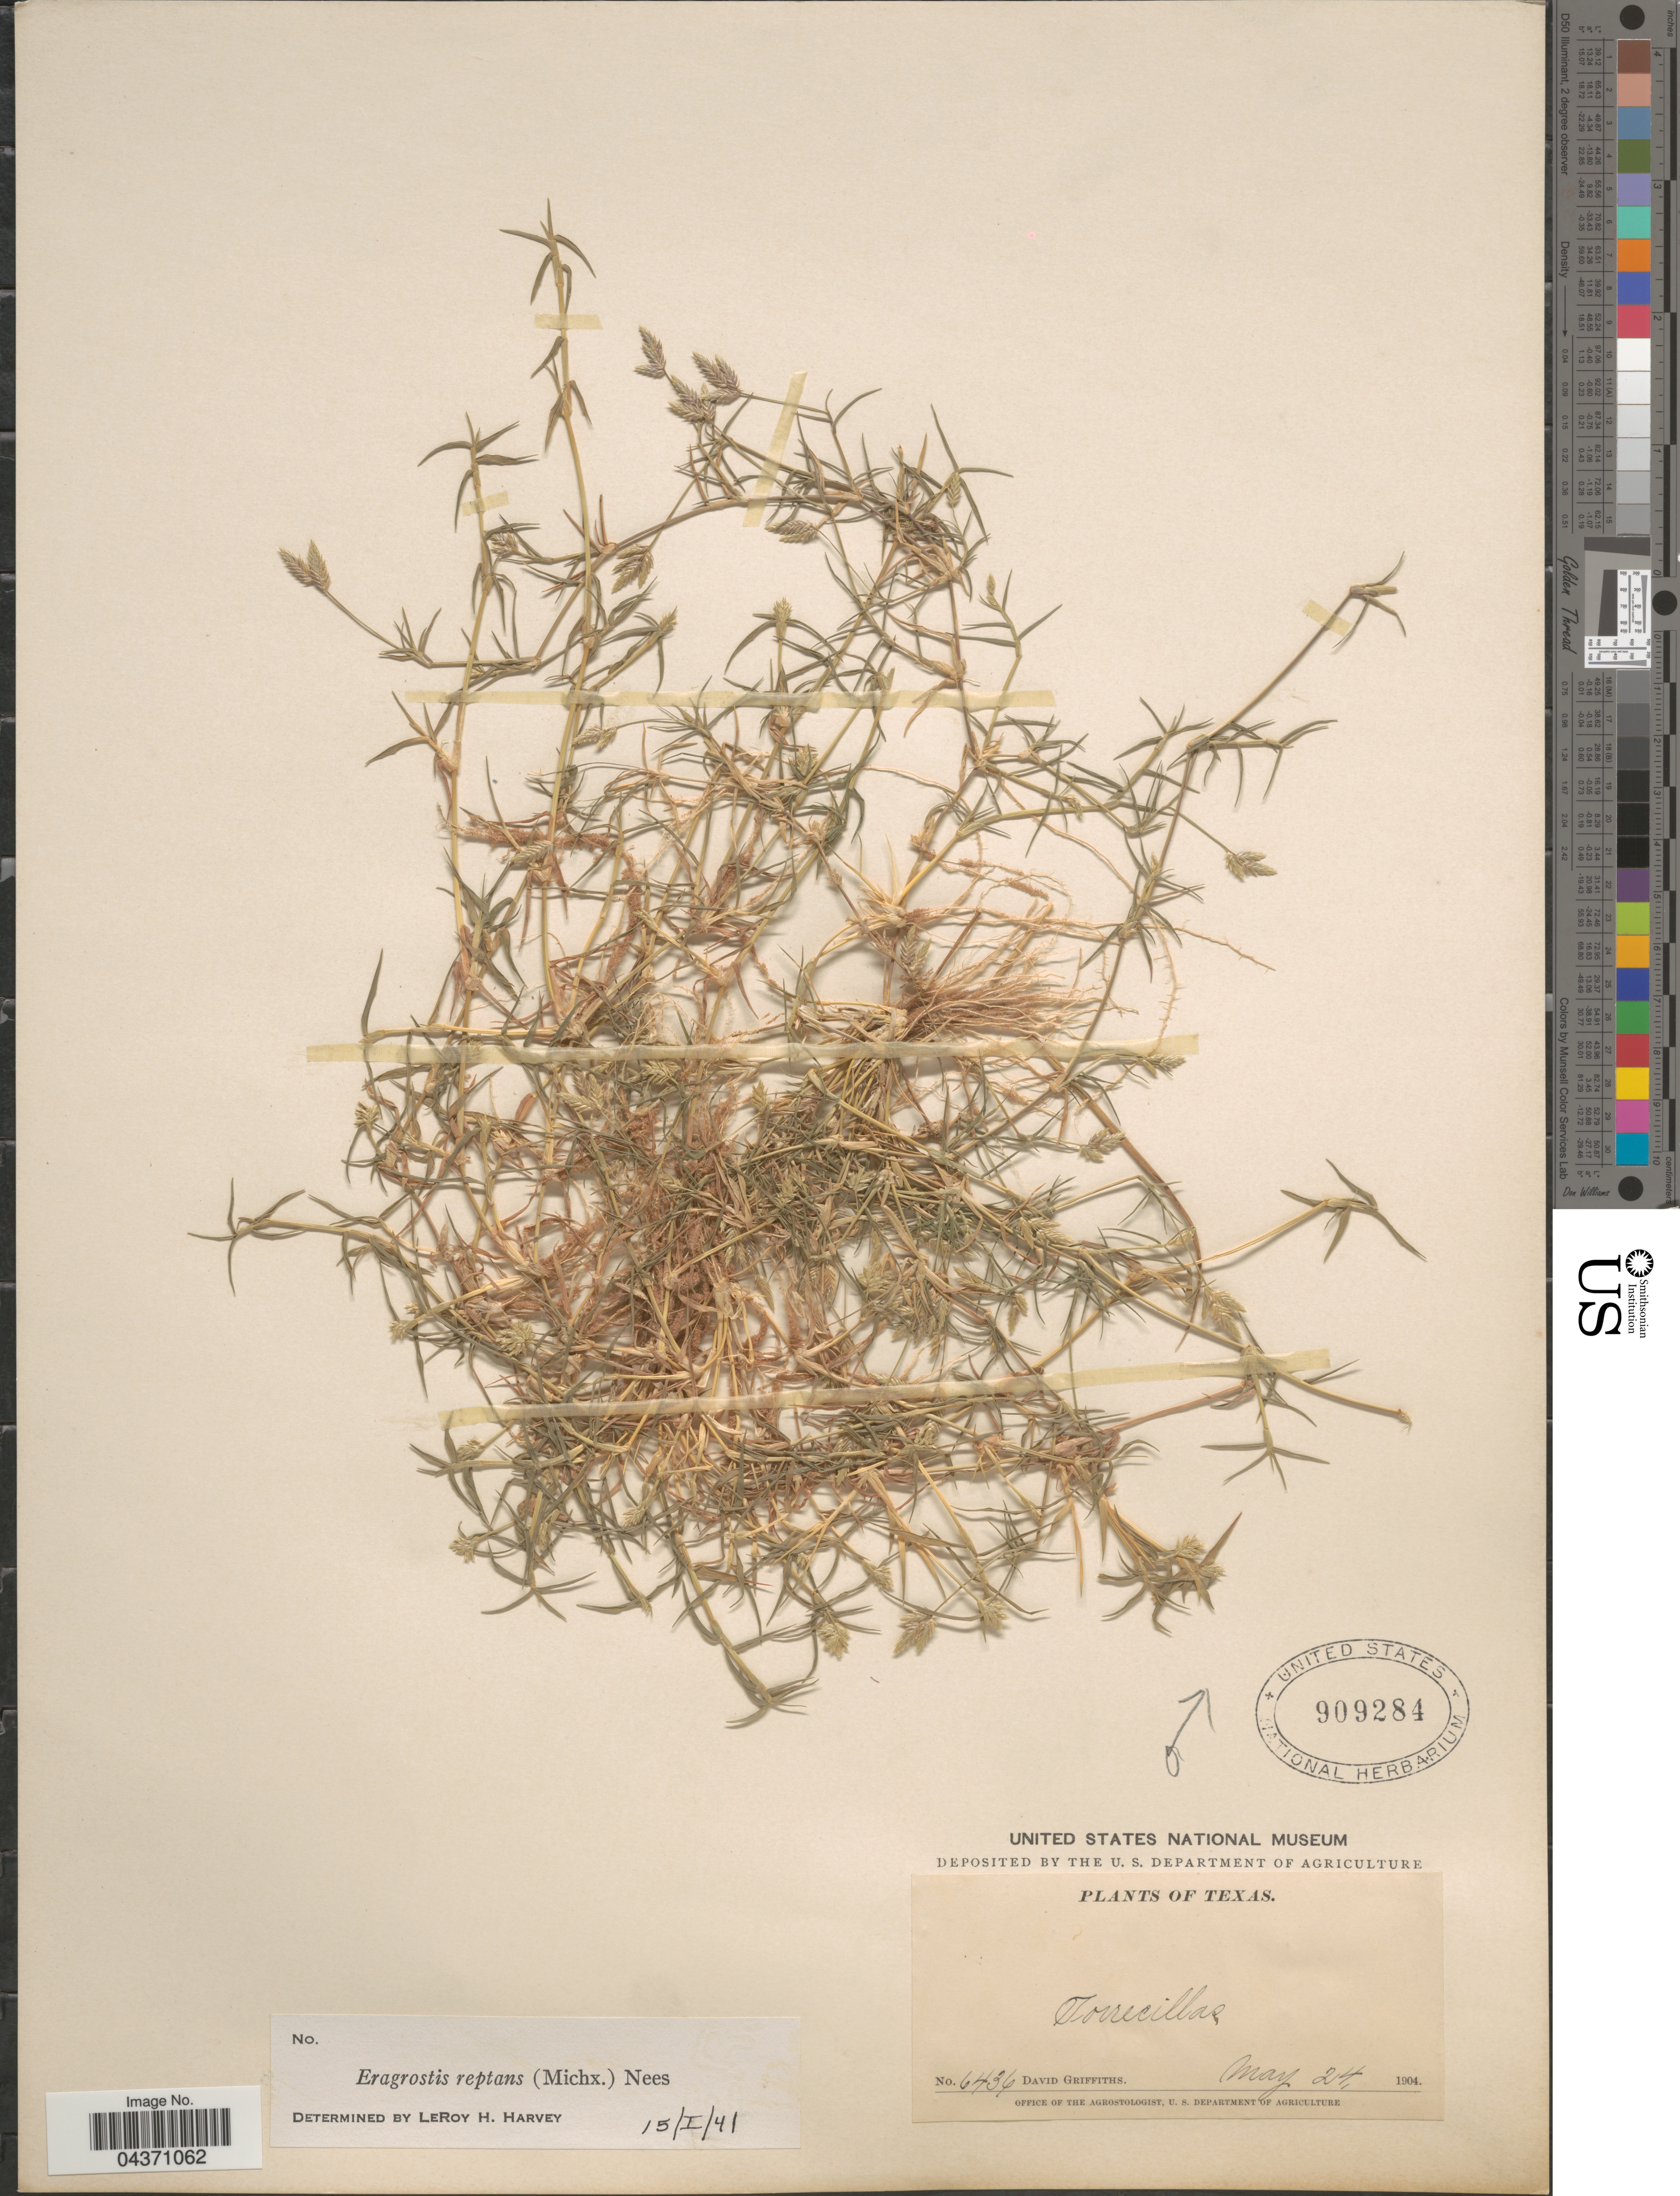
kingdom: Plantae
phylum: Tracheophyta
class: Liliopsida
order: Poales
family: Poaceae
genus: Eragrostis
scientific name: Eragrostis reptans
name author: (Michx.) Nees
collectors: D. Griffiths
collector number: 6436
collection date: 1904-05-24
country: United States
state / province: Texas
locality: Torrecillas.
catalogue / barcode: US 909284